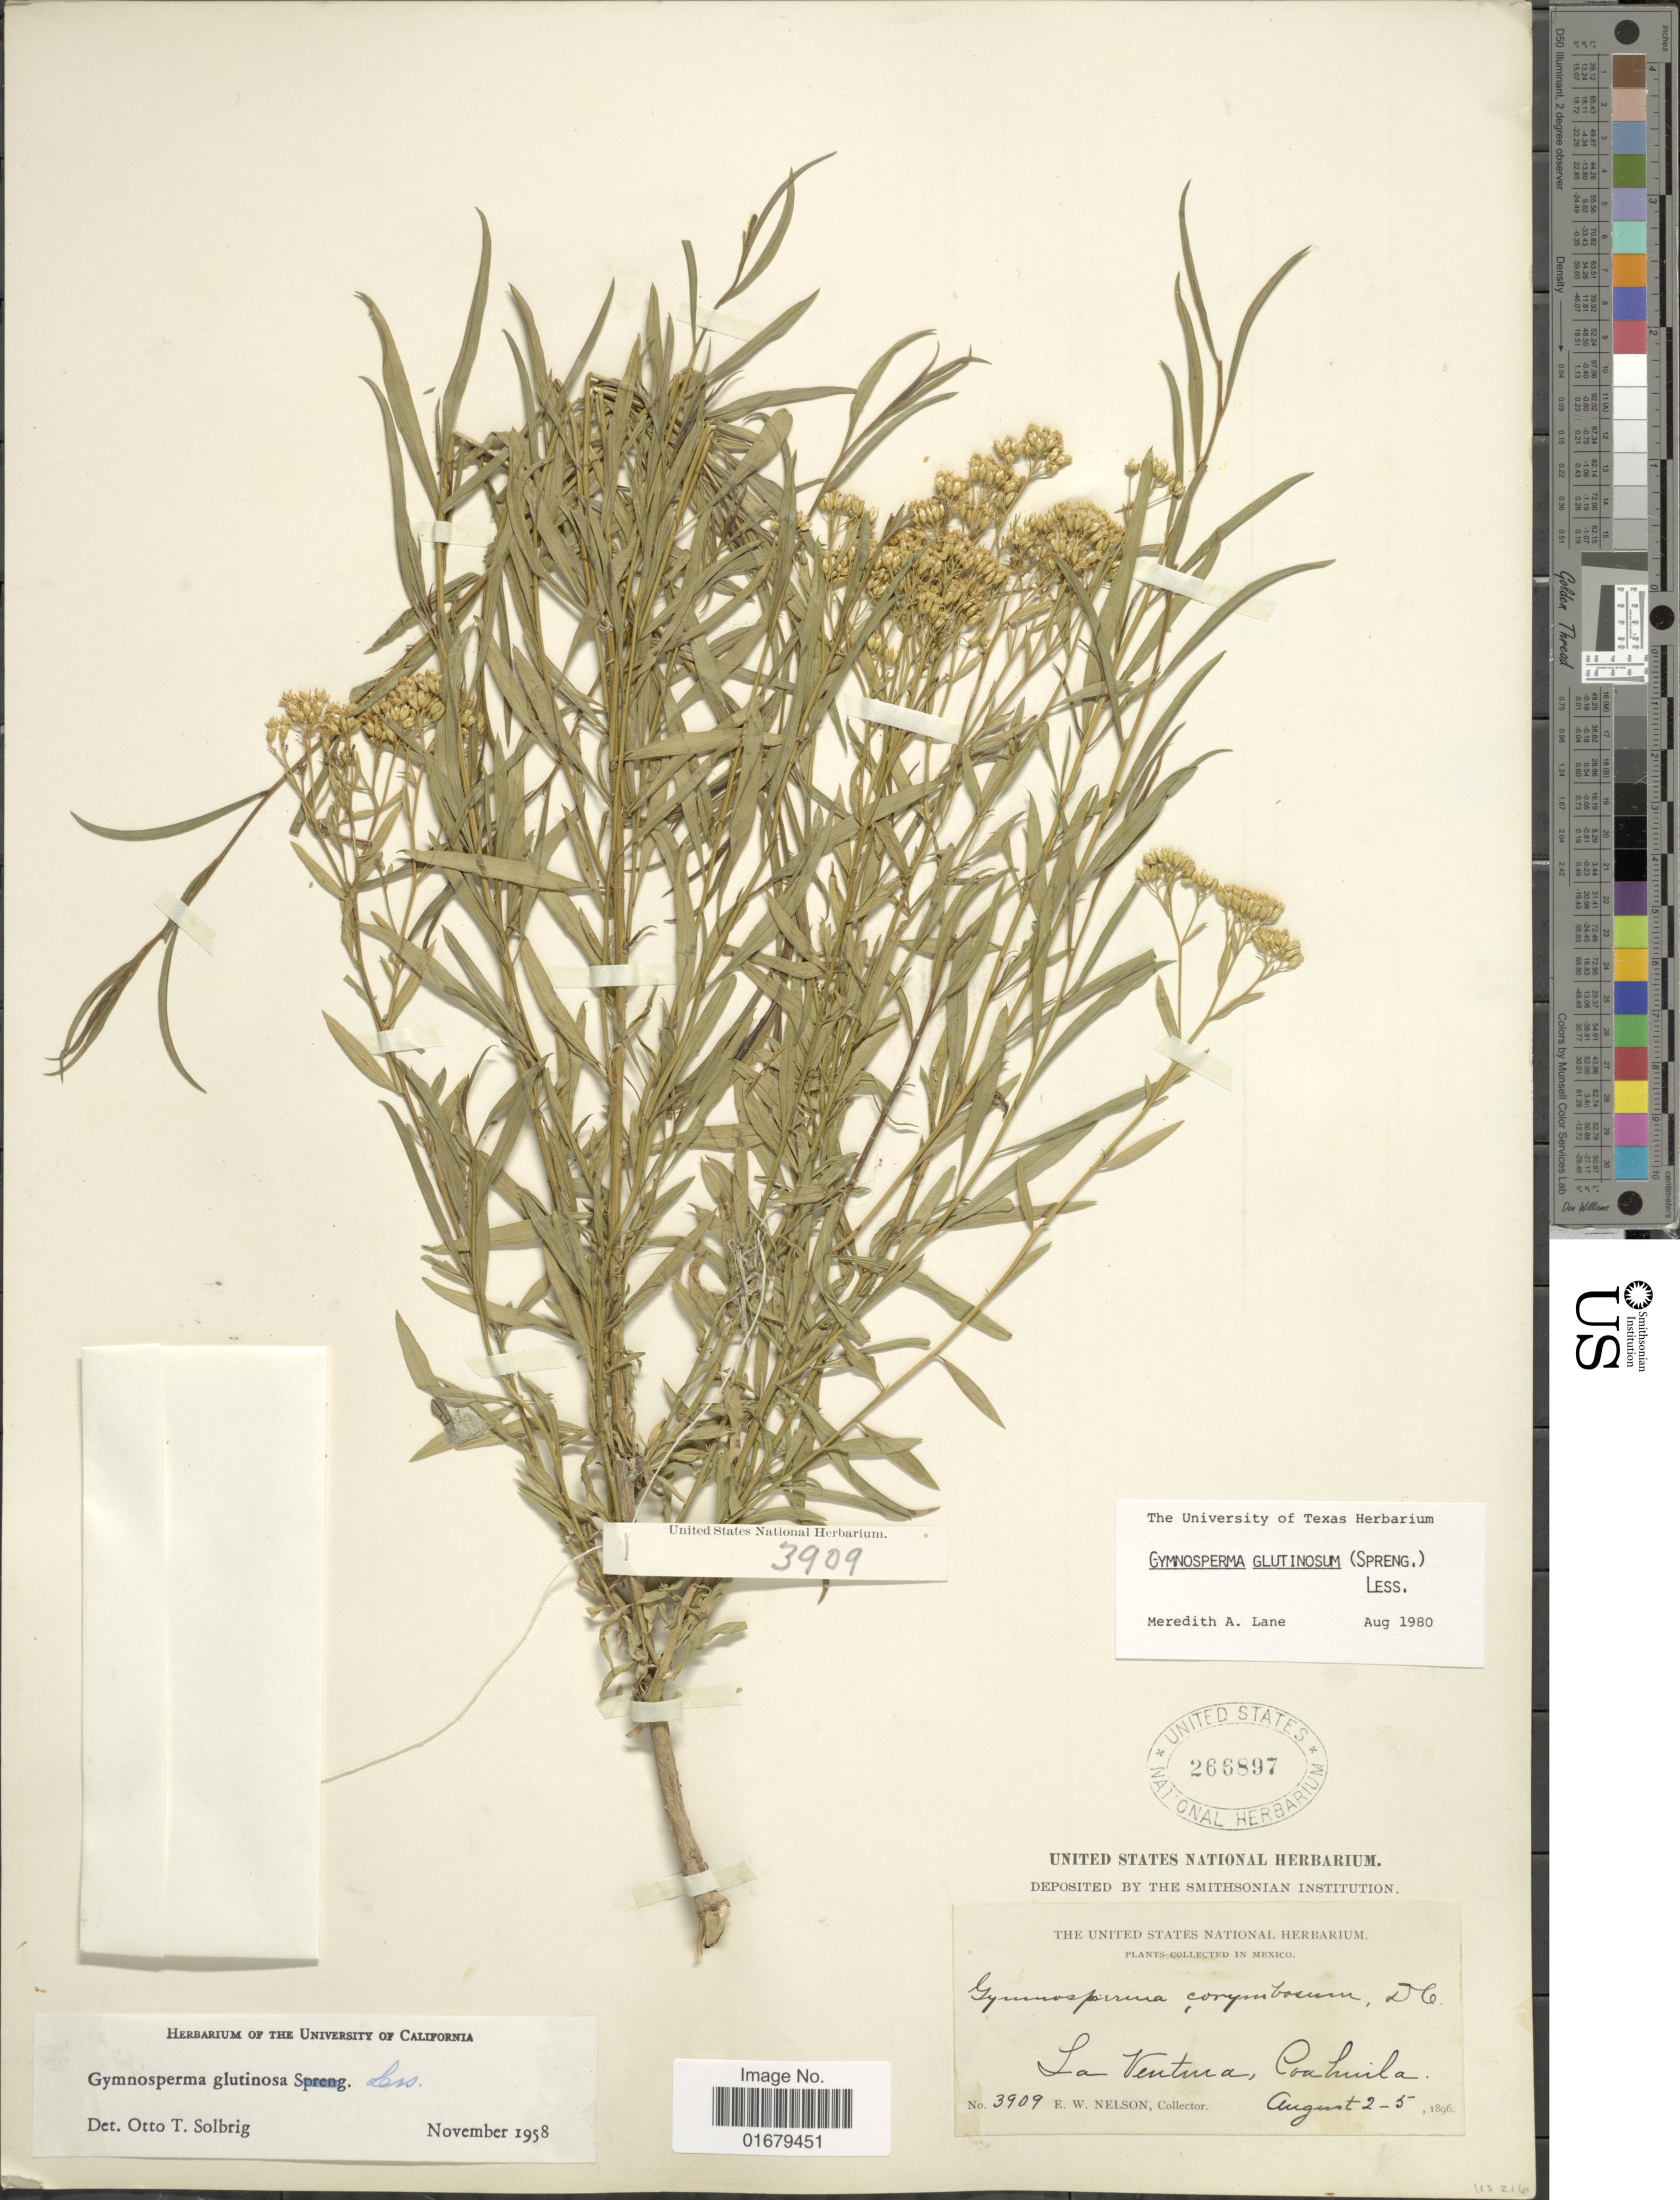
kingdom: Plantae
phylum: Tracheophyta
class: Magnoliopsida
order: Asterales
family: Asteraceae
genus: Gymnosperma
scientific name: Gymnosperma glutinosum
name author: (Spreng.) Less.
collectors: E. W. Nelson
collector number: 3909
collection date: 1896-08-02/1896-08-05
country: Mexico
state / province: Coahuila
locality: La Ventura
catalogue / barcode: US 266897